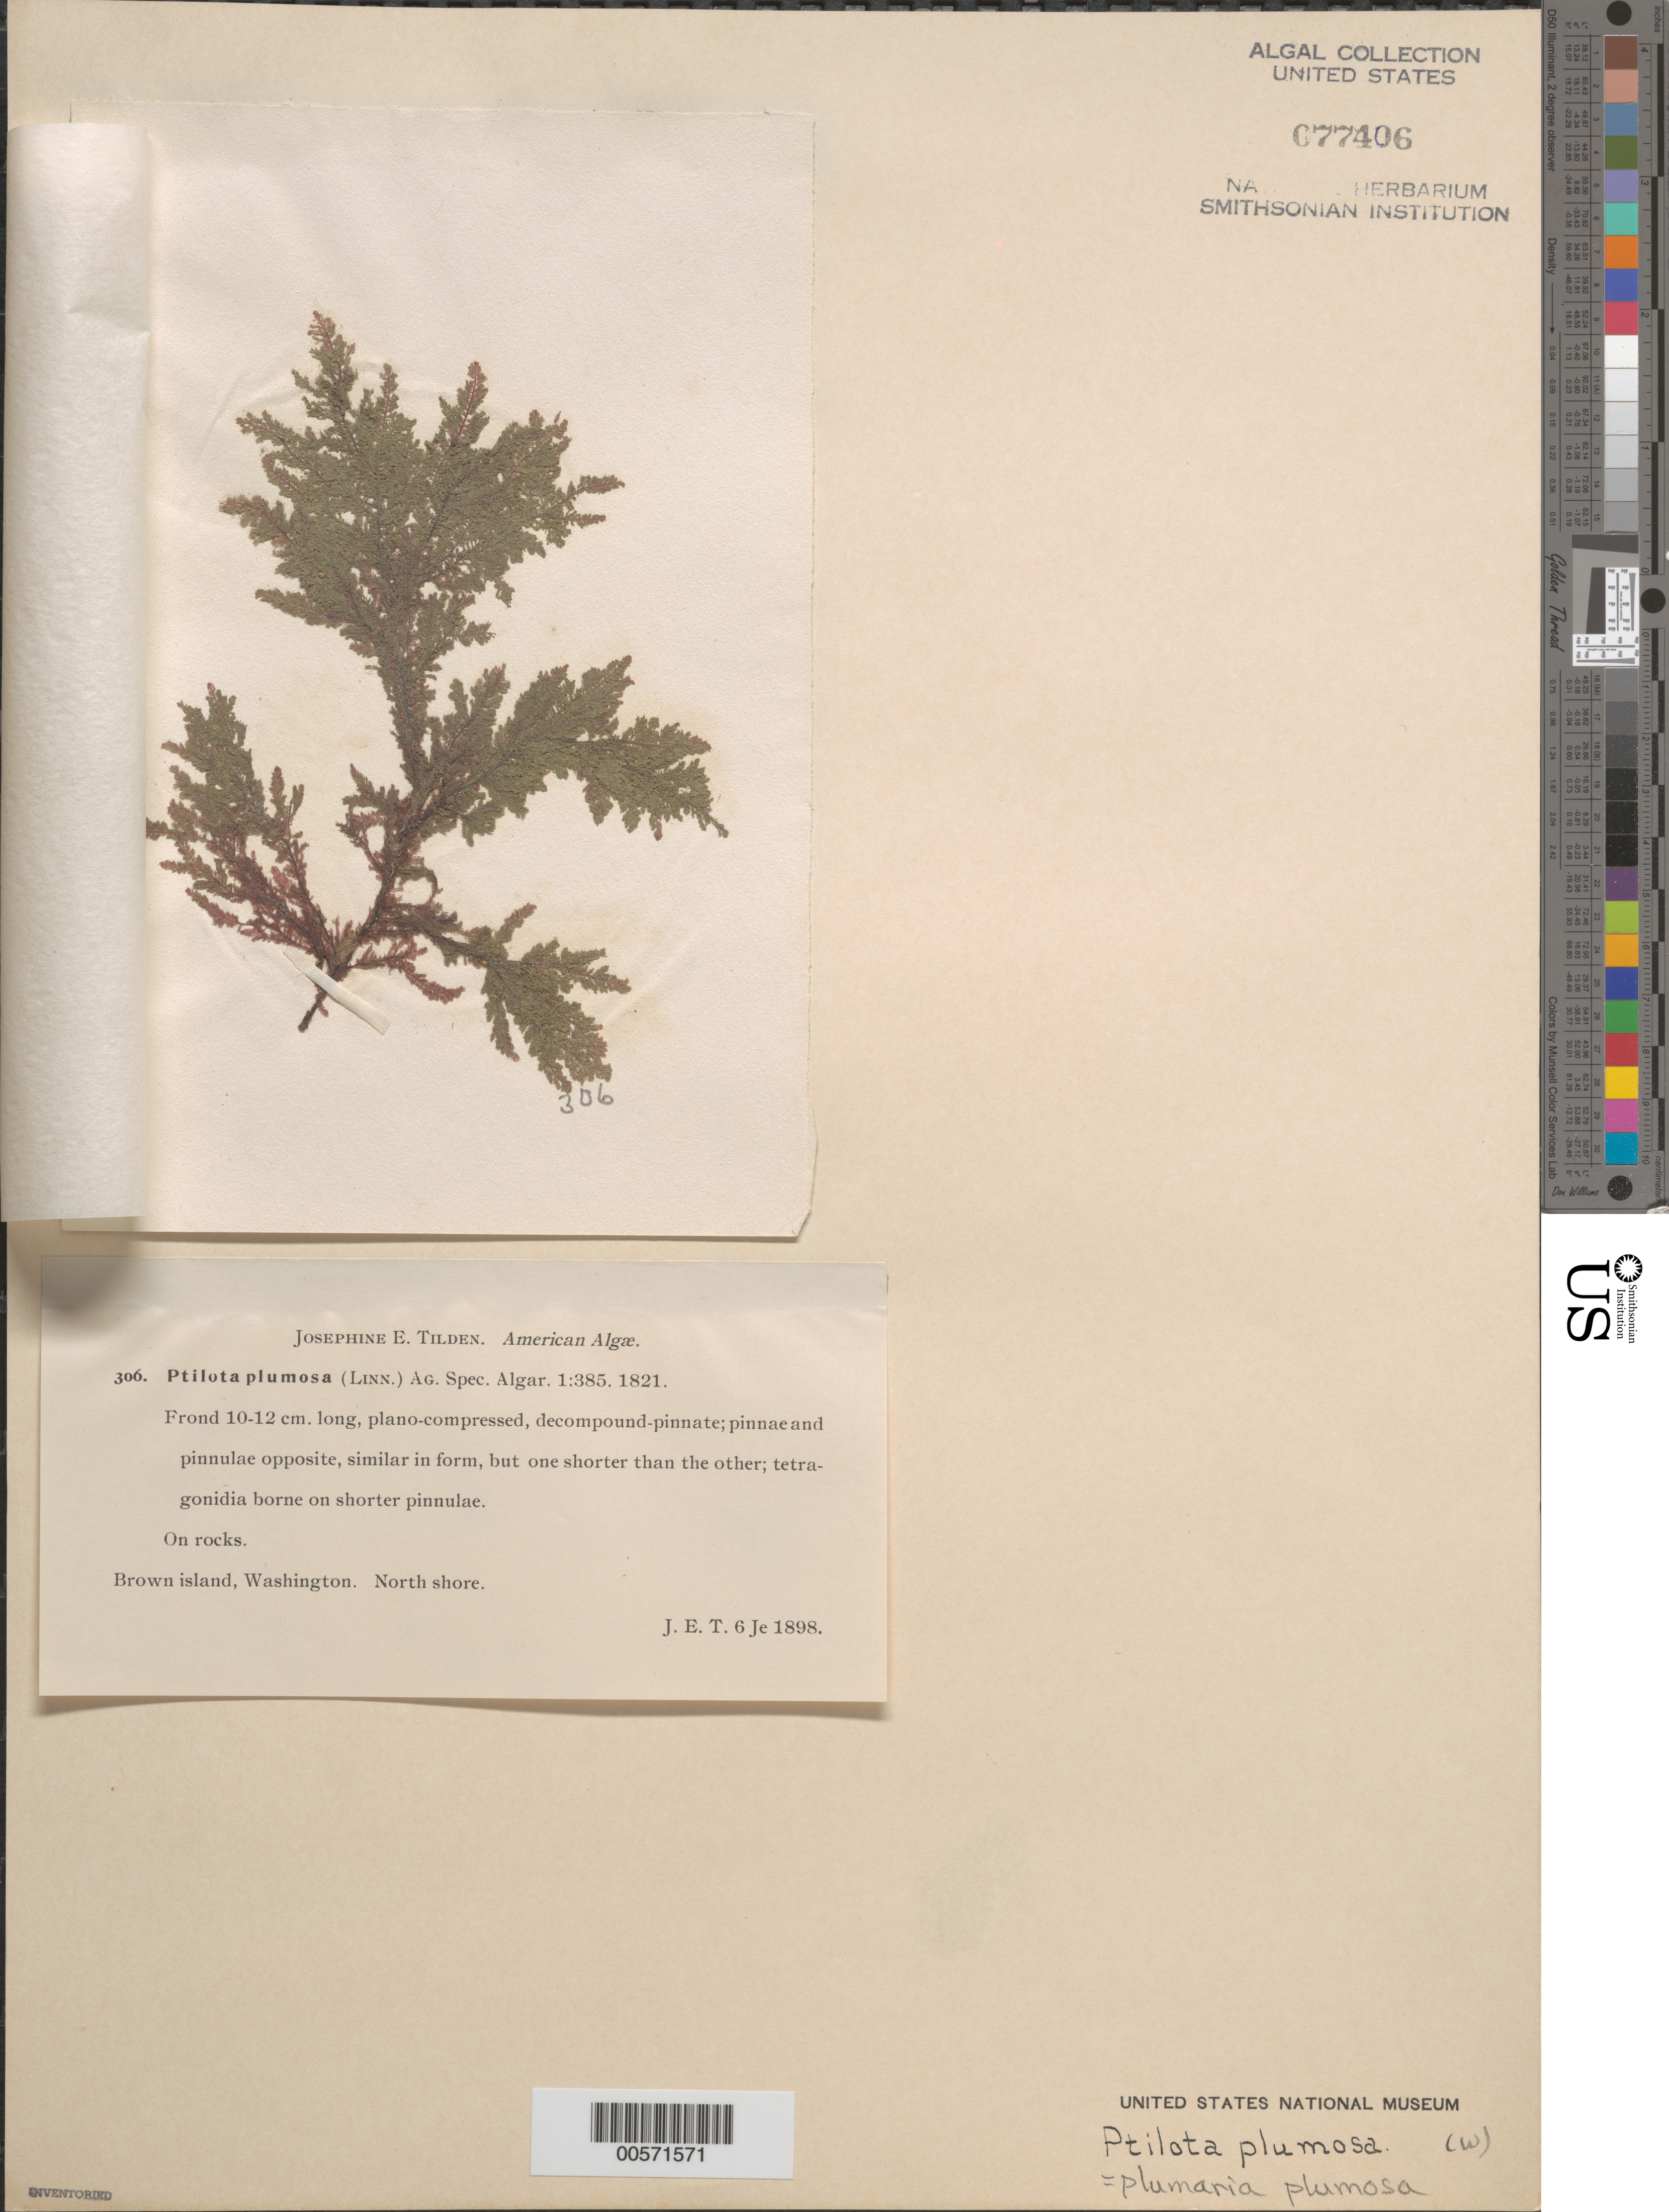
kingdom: Plantae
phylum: Rhodophyta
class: Florideophyceae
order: Ceramiales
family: Wrangeliaceae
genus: Plumaria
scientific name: Plumaria plumosa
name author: (Hudson) Kuntze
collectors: J. E. Tilden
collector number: JET 306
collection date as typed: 06 Jun 1898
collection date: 1898-06-06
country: United States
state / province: Washington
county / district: San Juan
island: Brown Island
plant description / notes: Tilden, American Algae, as Ptilota plumosa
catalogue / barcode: US 77406